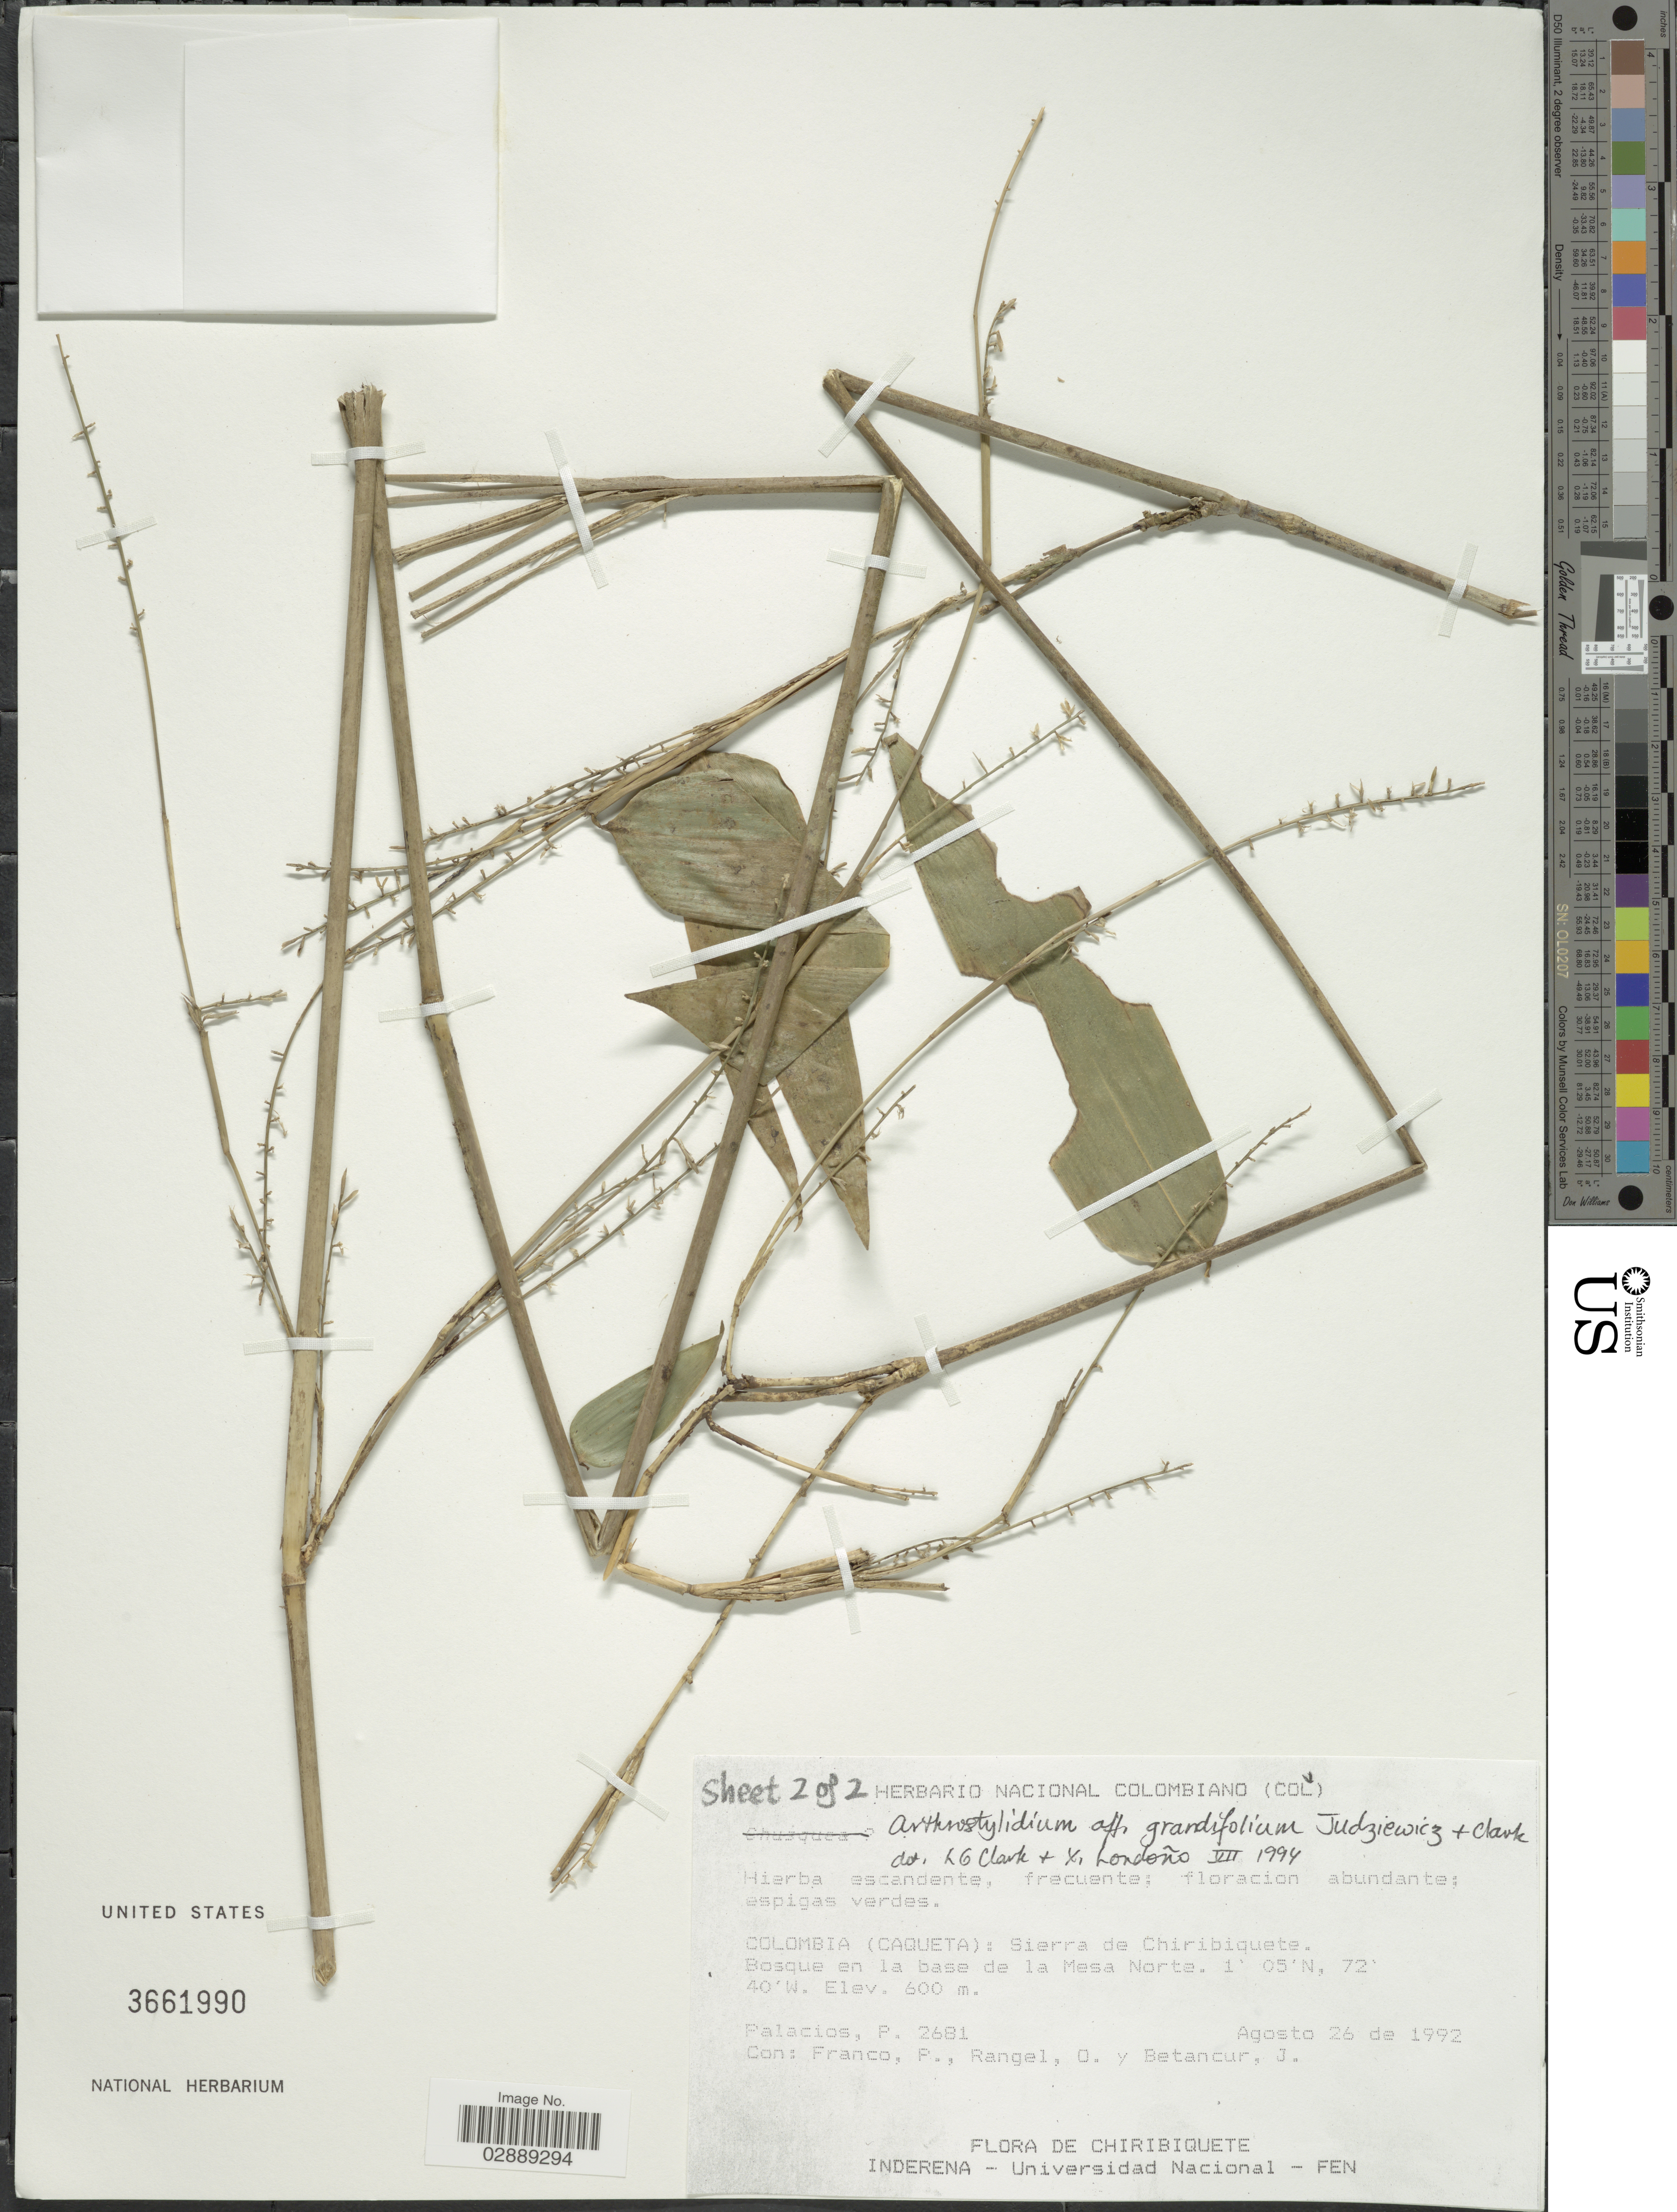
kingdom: Plantae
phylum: Tracheophyta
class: Liliopsida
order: Poales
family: Poaceae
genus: Arthrostylidium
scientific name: Arthrostylidium grandifolium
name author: Judz. & L.G. Clark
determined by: Clark, L. G.; Londoño, X.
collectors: P. Palacios, P. Franco, O. Rangel & J. Betancur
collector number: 2681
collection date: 1992-08-26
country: Colombia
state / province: Caqueta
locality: Sierra de Chiribiquete. Bosque en la base de la Mesa Norte.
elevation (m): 600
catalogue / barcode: US 3661990